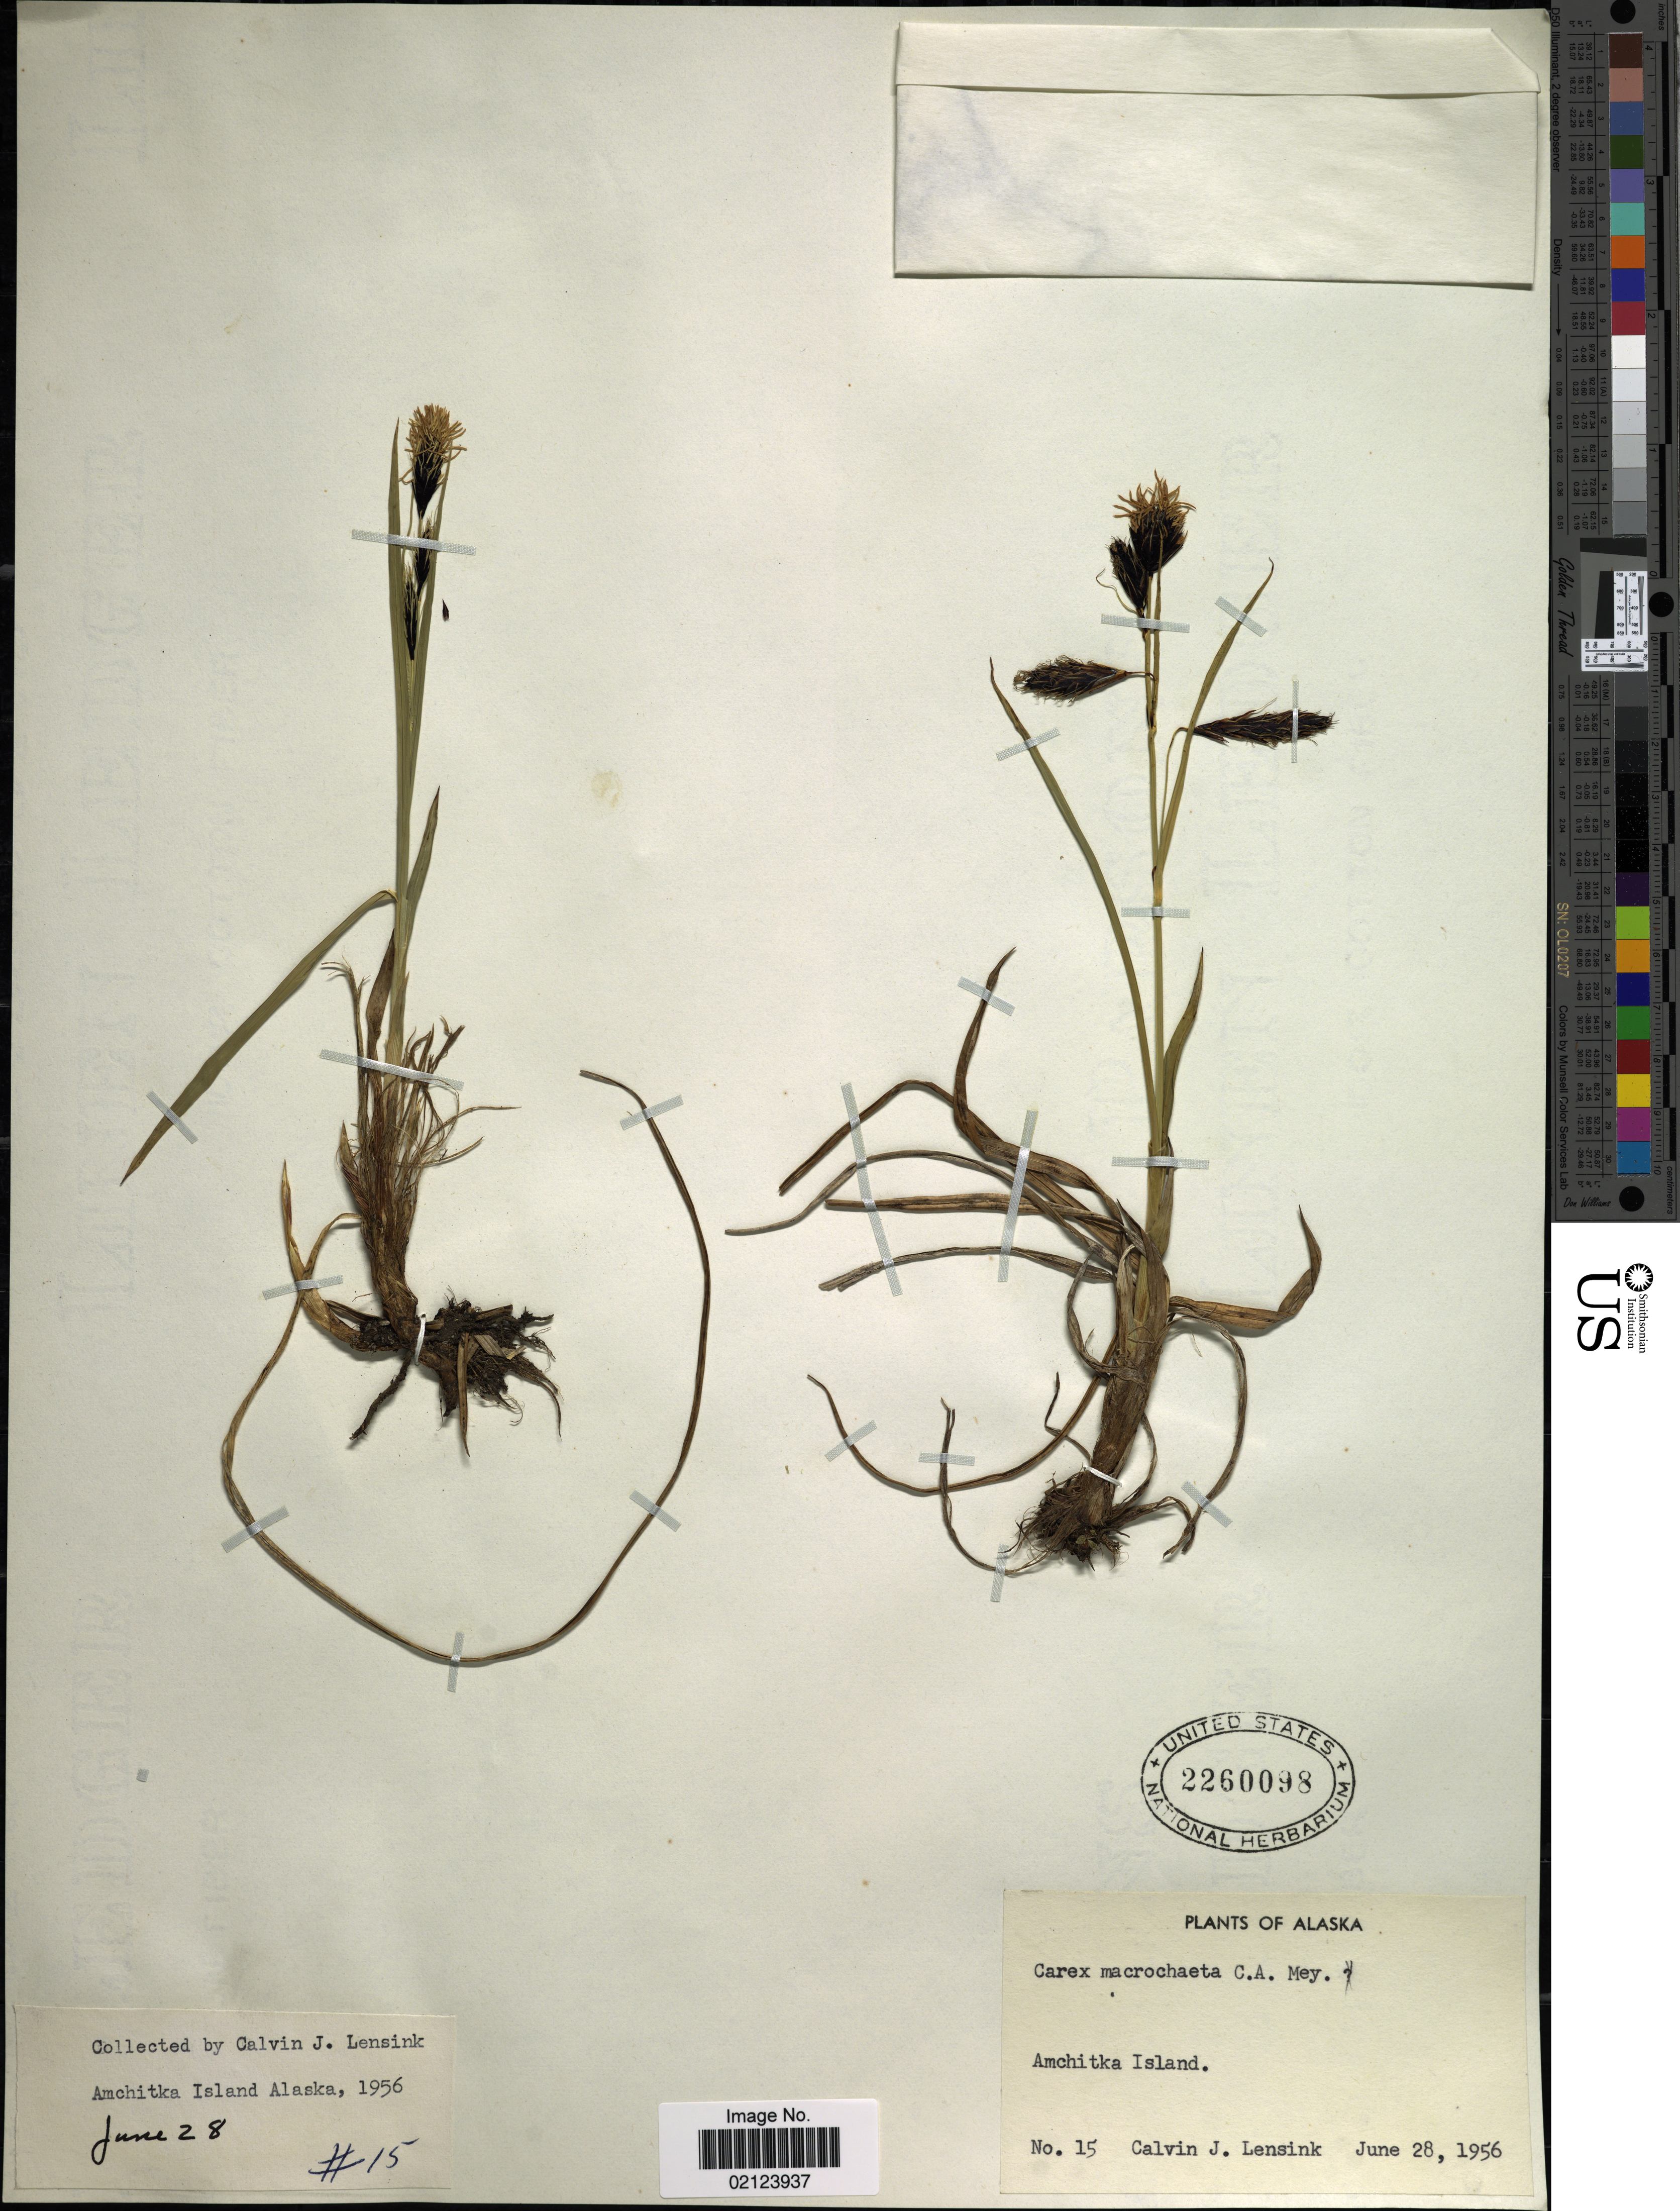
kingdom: Plantae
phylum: Tracheophyta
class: Liliopsida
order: Poales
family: Cyperaceae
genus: Carex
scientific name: Carex macrochaeta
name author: C.A. Mey.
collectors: C. Lensink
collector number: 15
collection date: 1956-06-28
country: United States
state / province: Alaska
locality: Amchitka Island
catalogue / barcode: US 2260098